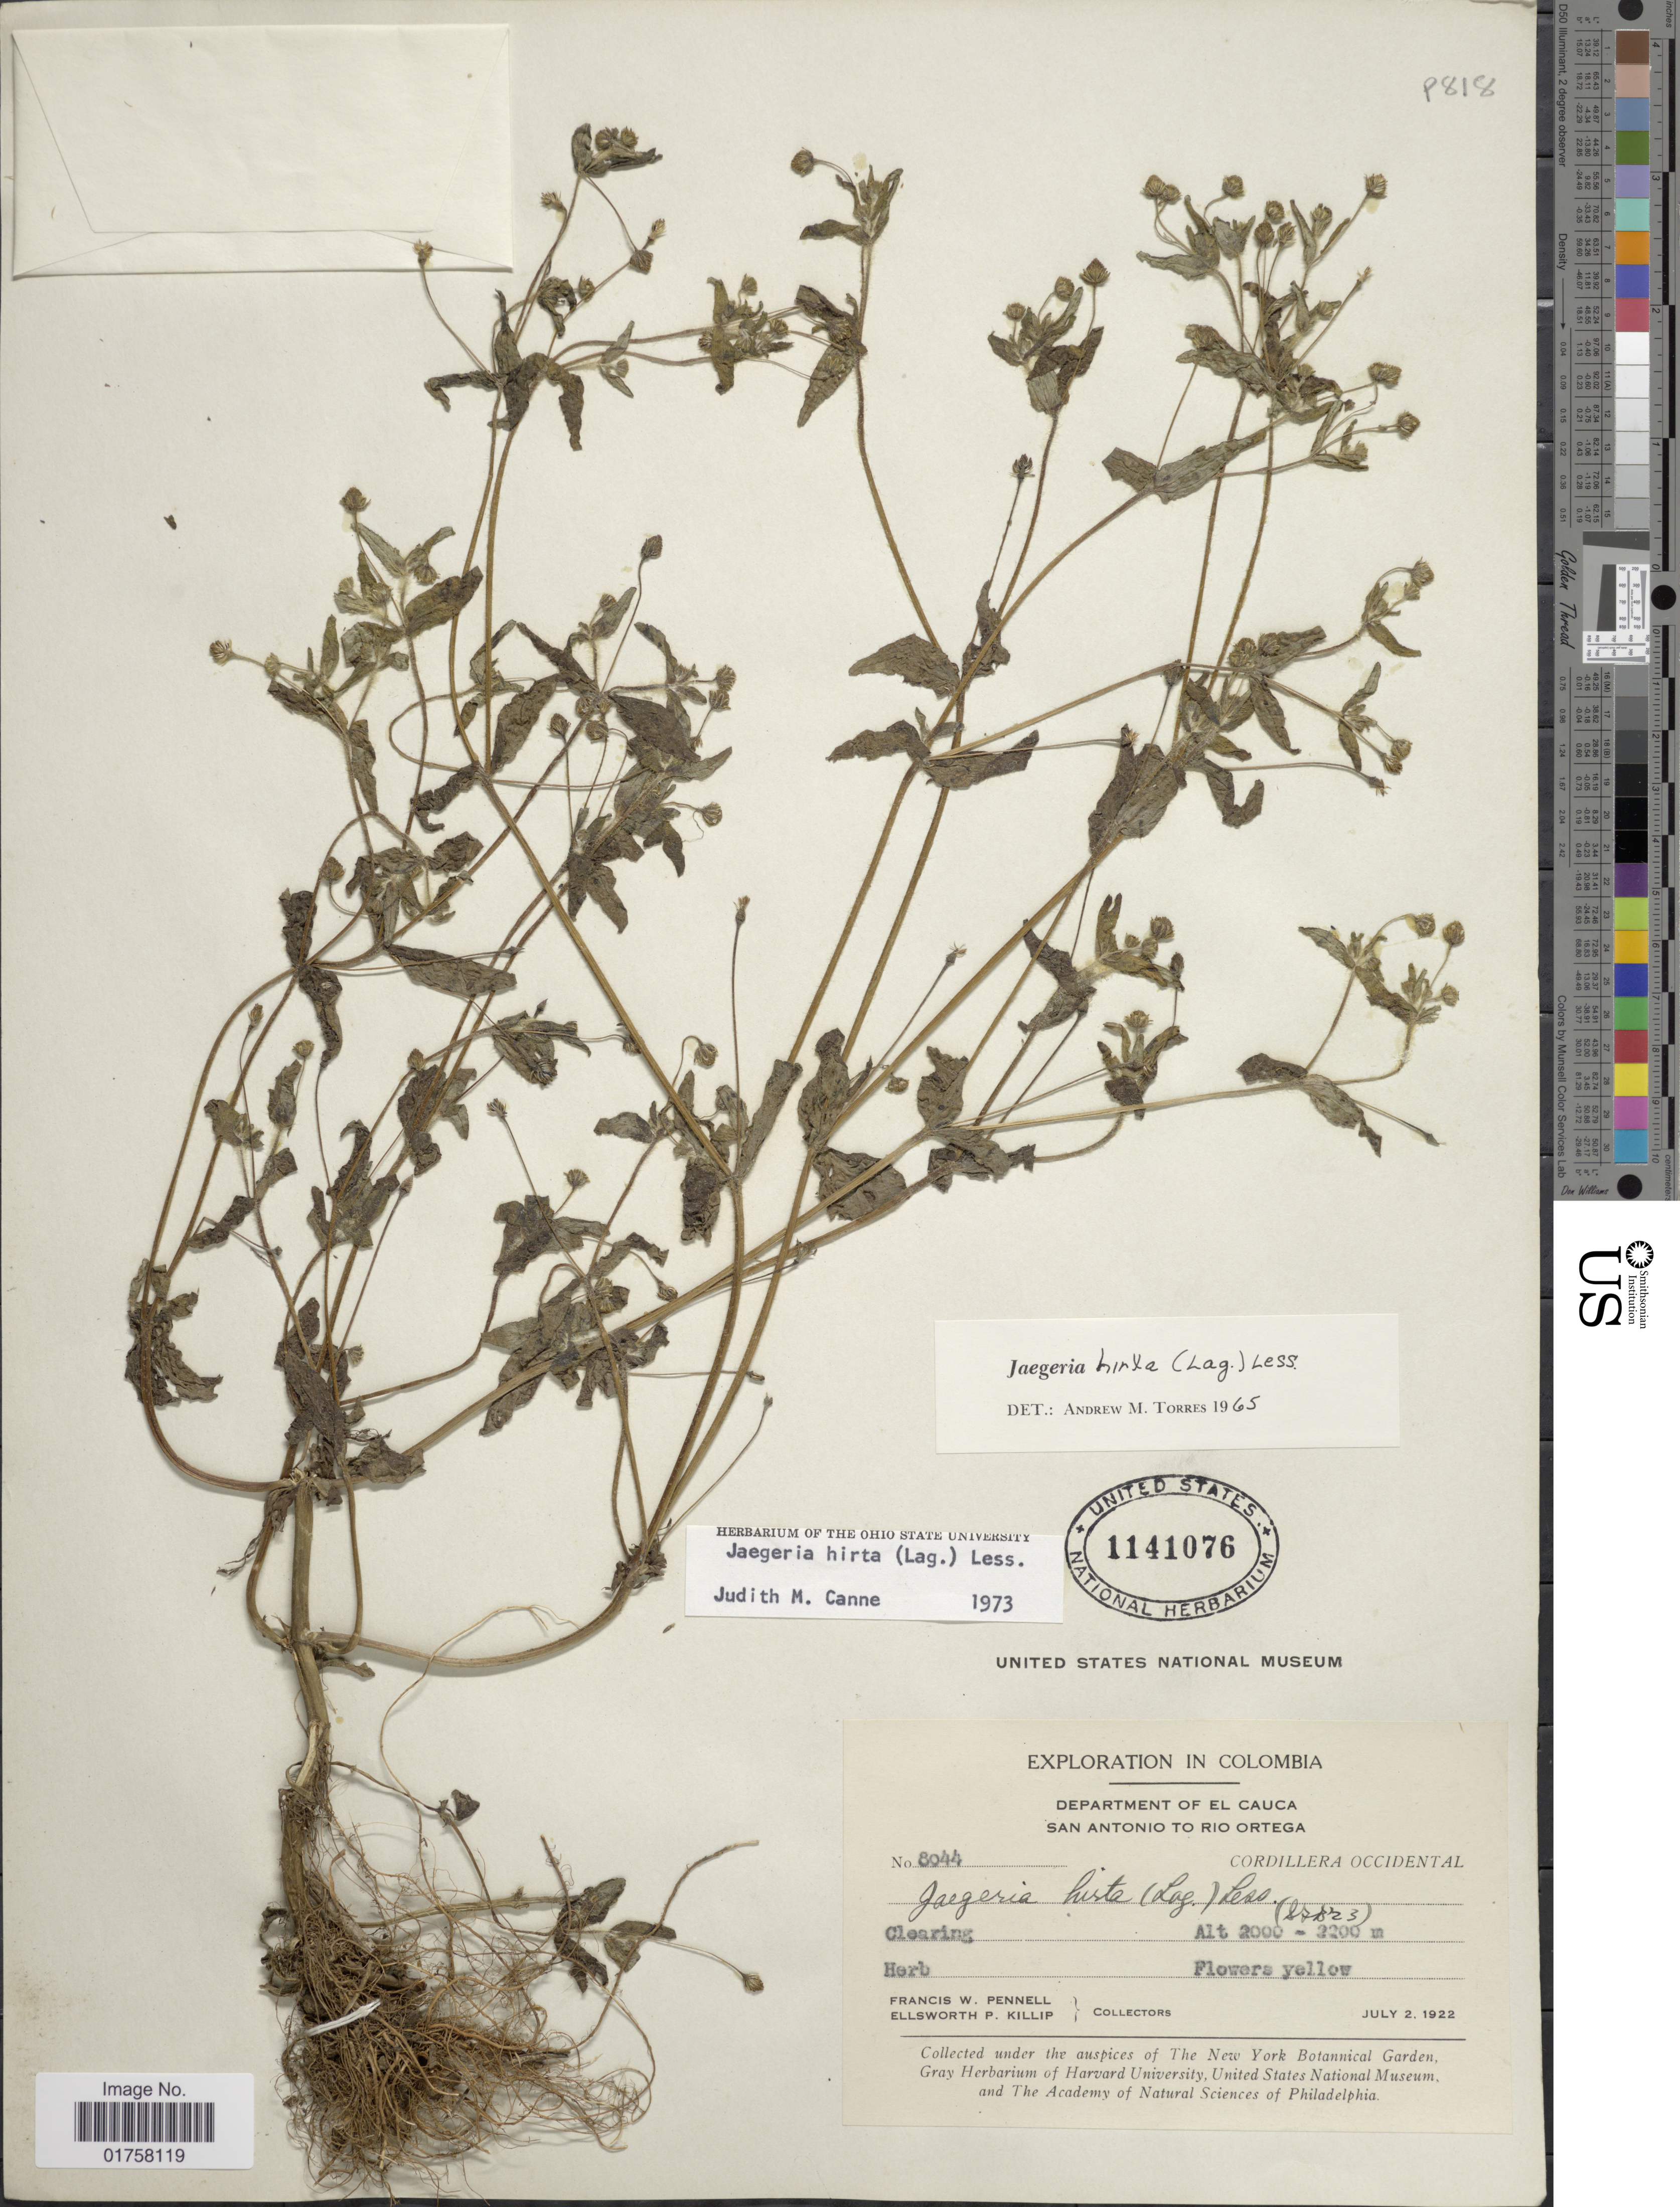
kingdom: Plantae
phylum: Tracheophyta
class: Magnoliopsida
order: Asterales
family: Asteraceae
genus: Jaegeria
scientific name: Jaegeria hirta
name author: (Lag.) Less.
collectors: F. W. Pennell & E. P. Killip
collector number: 8044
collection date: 1922-07-02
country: Colombia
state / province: Cauca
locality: Department of El Cauca, San Antonio to Rio Ortega, Cordillera Occidental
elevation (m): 2000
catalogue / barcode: US 1141076